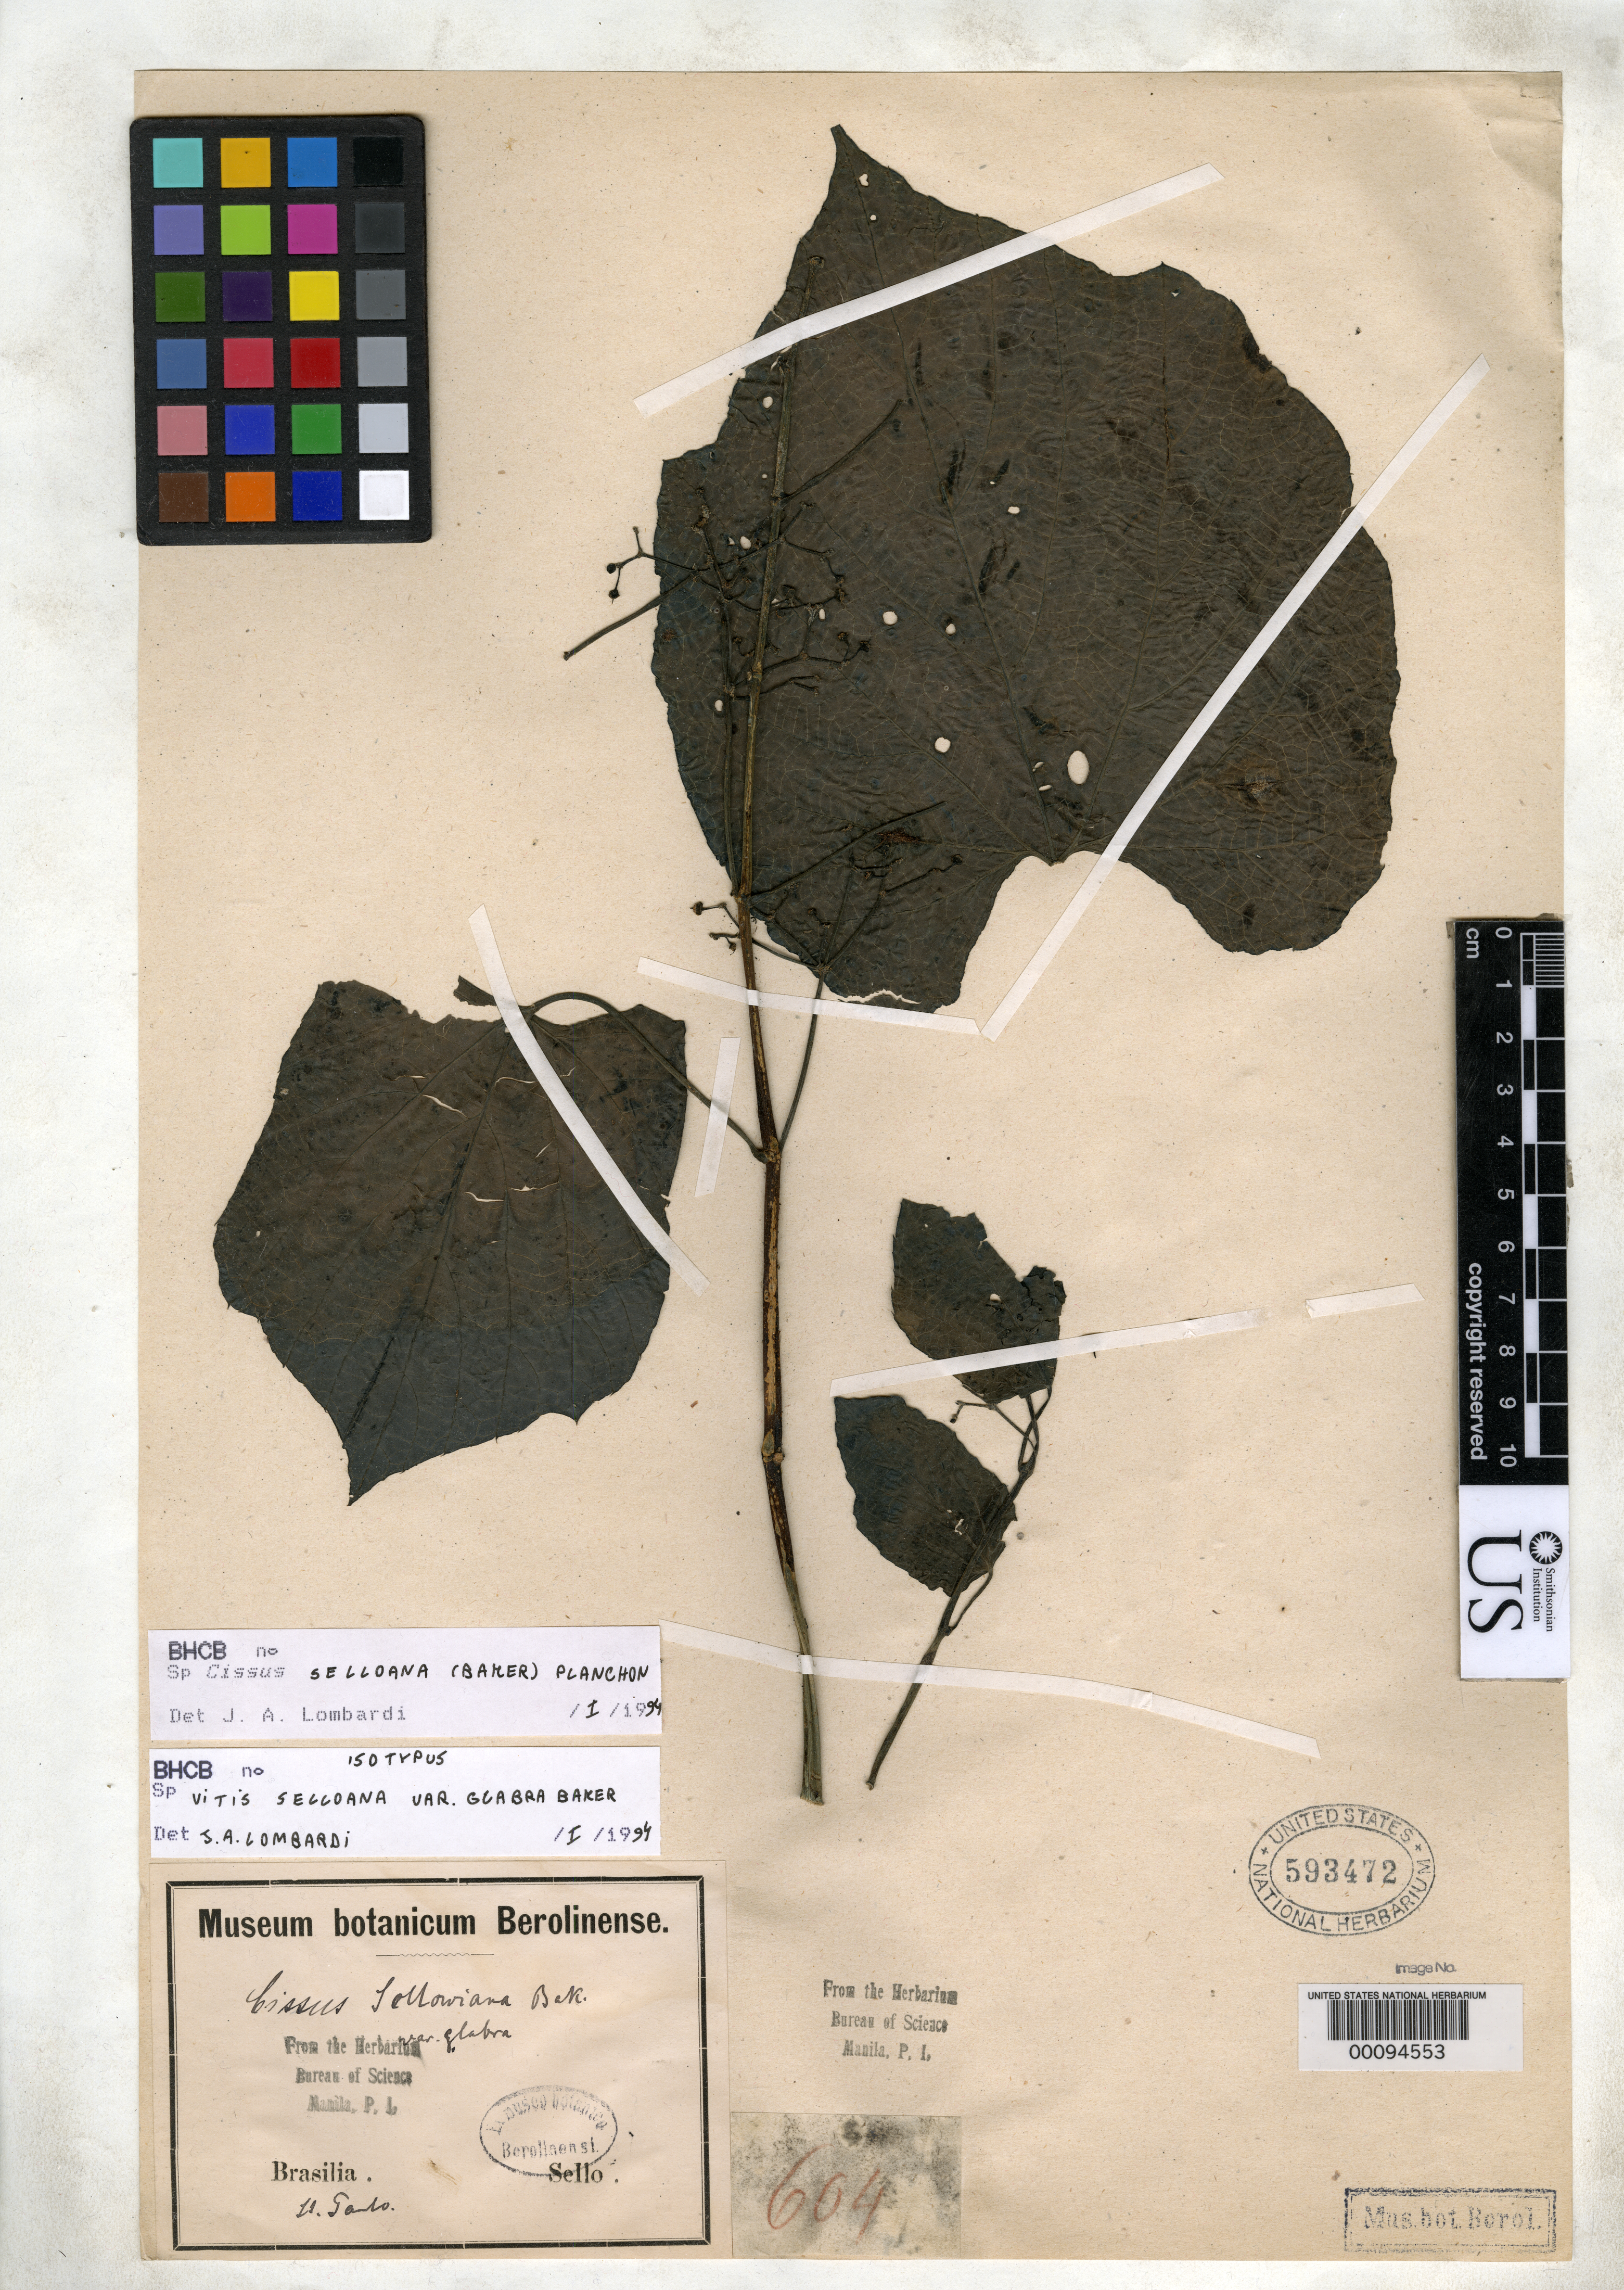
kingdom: Plantae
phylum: Tracheophyta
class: Magnoliopsida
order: Vitales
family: Vitaceae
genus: Vitis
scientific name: Vitis selloana var. glabra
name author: Baker in Mart.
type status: Lectotype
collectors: F. Sellow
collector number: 604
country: Brazil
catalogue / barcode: US 593472